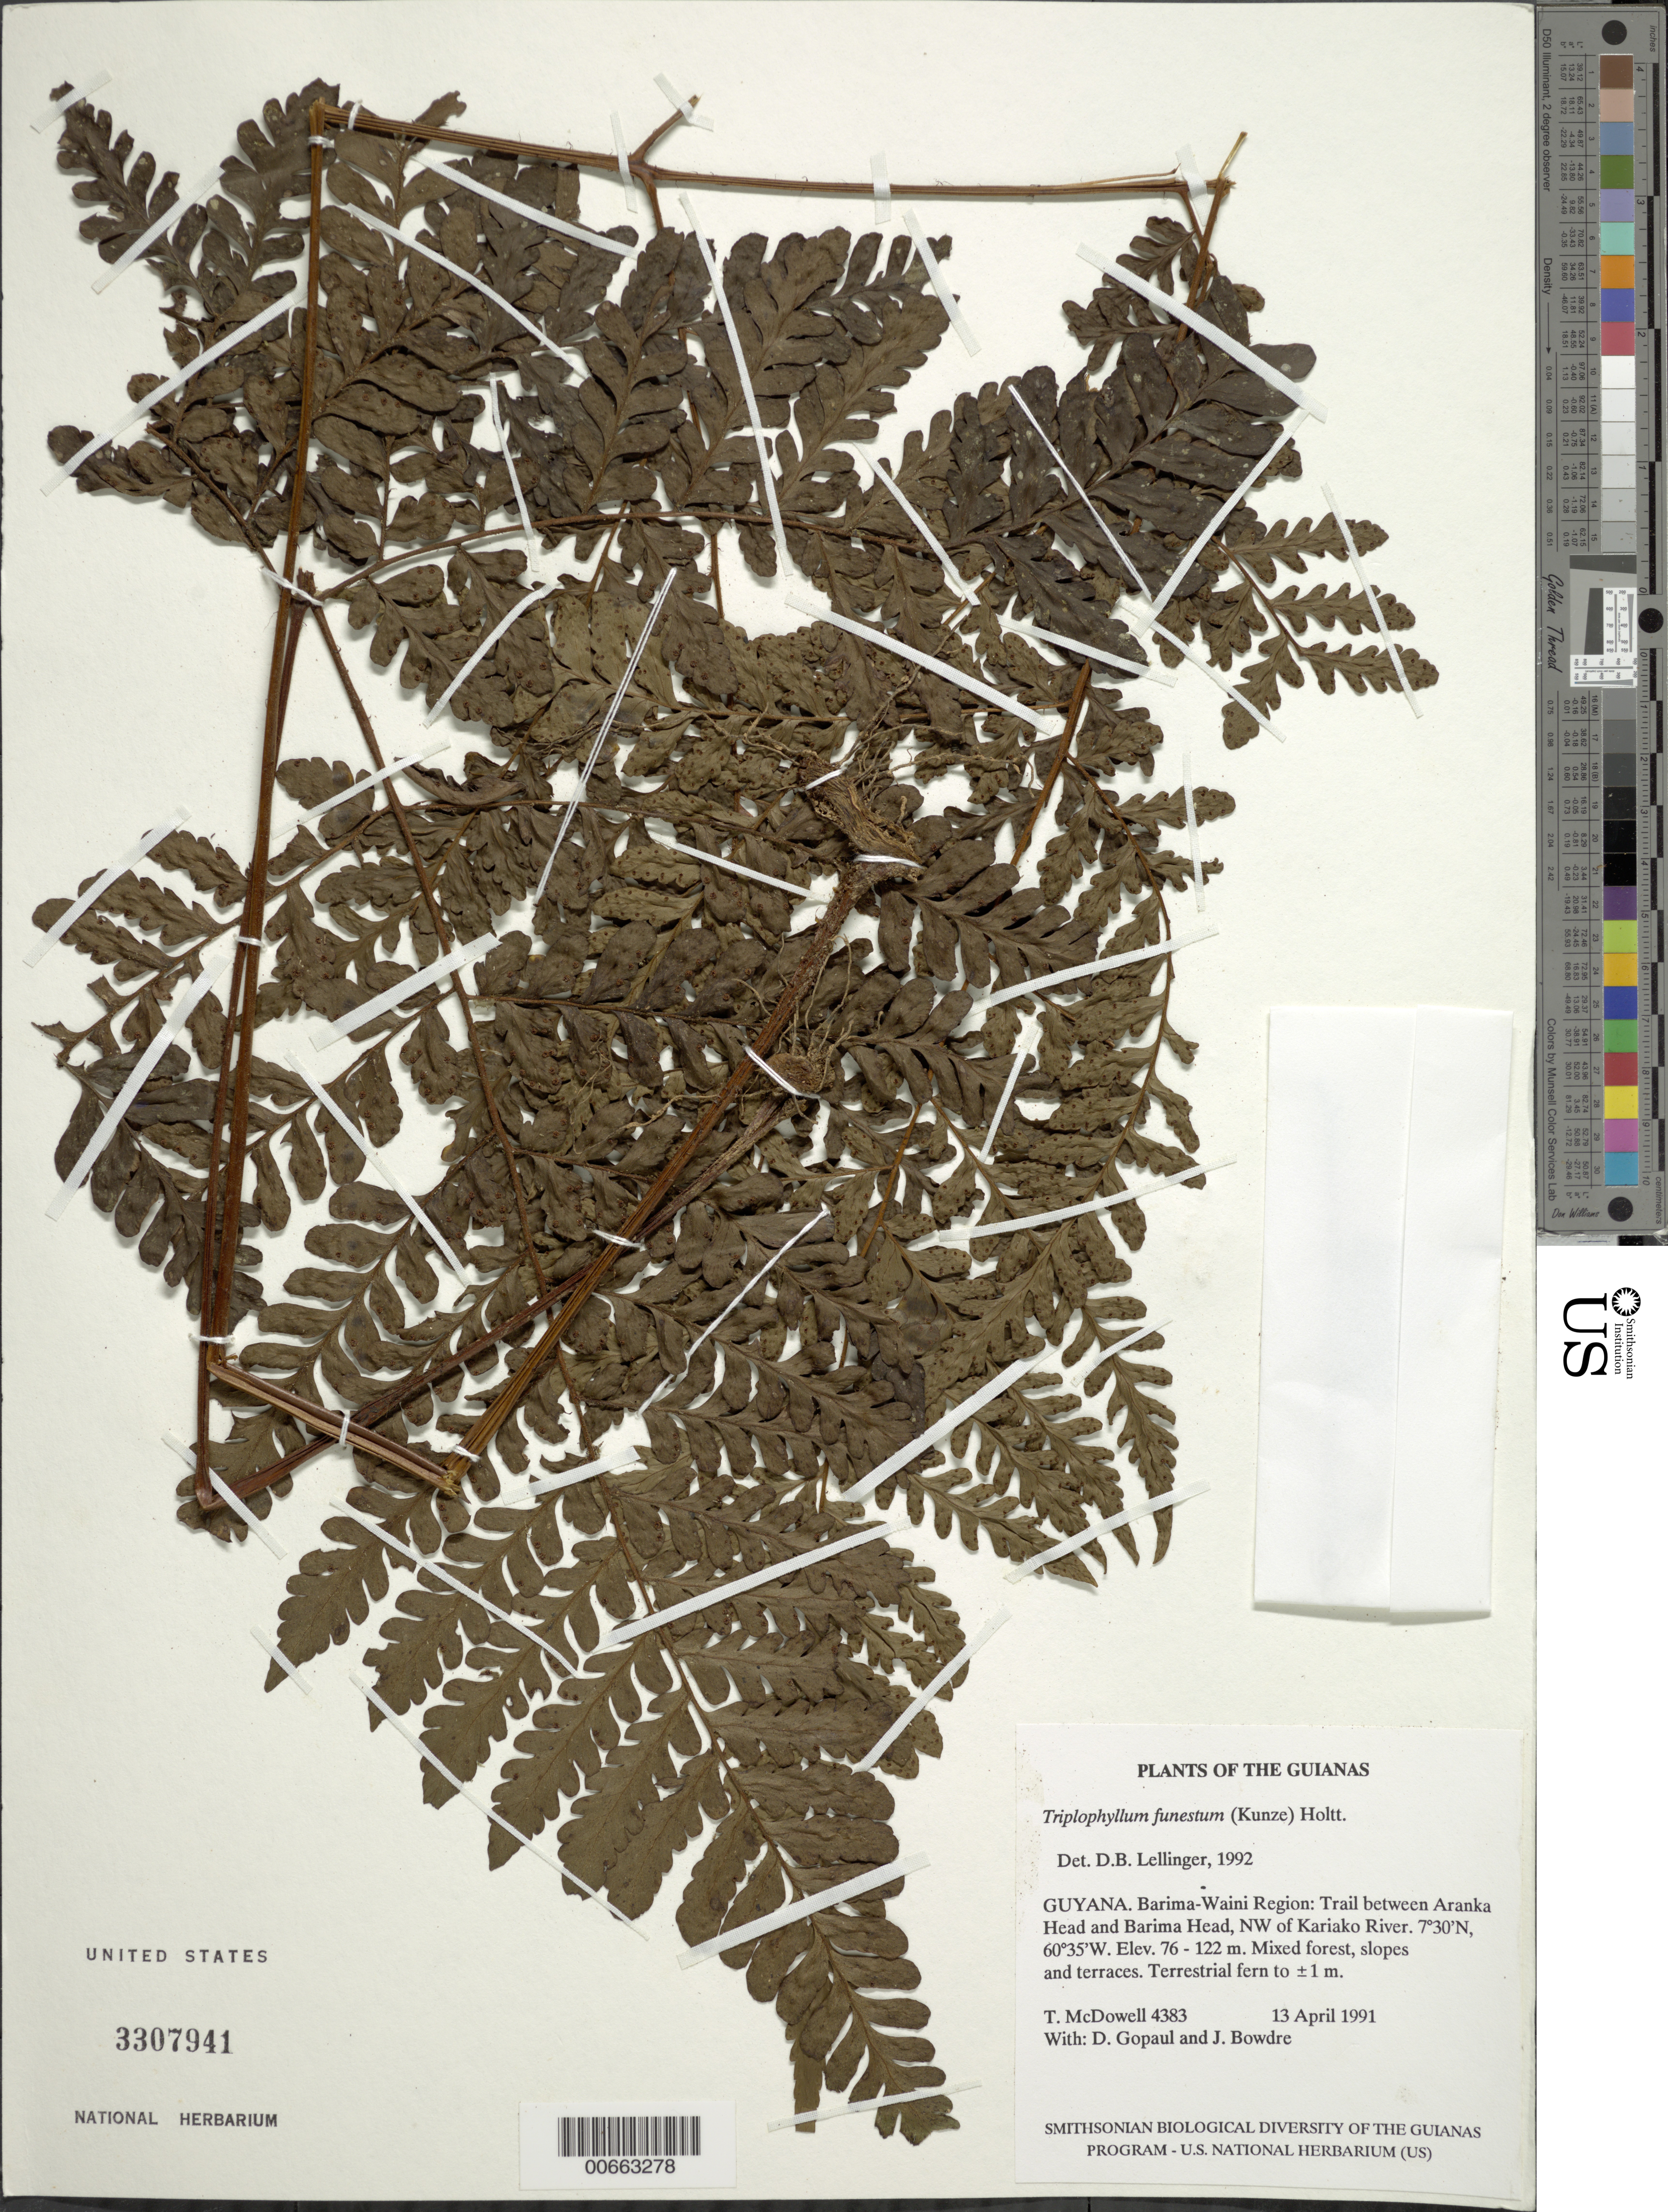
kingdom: Plantae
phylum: Tracheophyta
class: Polypodiopsida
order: Polypodiales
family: Tectariaceae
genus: Triplophyllum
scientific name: Triplophyllum funestum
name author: (Kunze) Holttum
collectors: T. McDowell, D. Gopaul & J. Bowdre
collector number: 4383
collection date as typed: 13 April 1991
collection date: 1991-04-13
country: Guyana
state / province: Barima-Waini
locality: Trail between Aranka Head and Barima Head, NW of Kariako River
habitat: Mixed forest, slopes and terraces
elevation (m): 76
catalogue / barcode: US 3307941